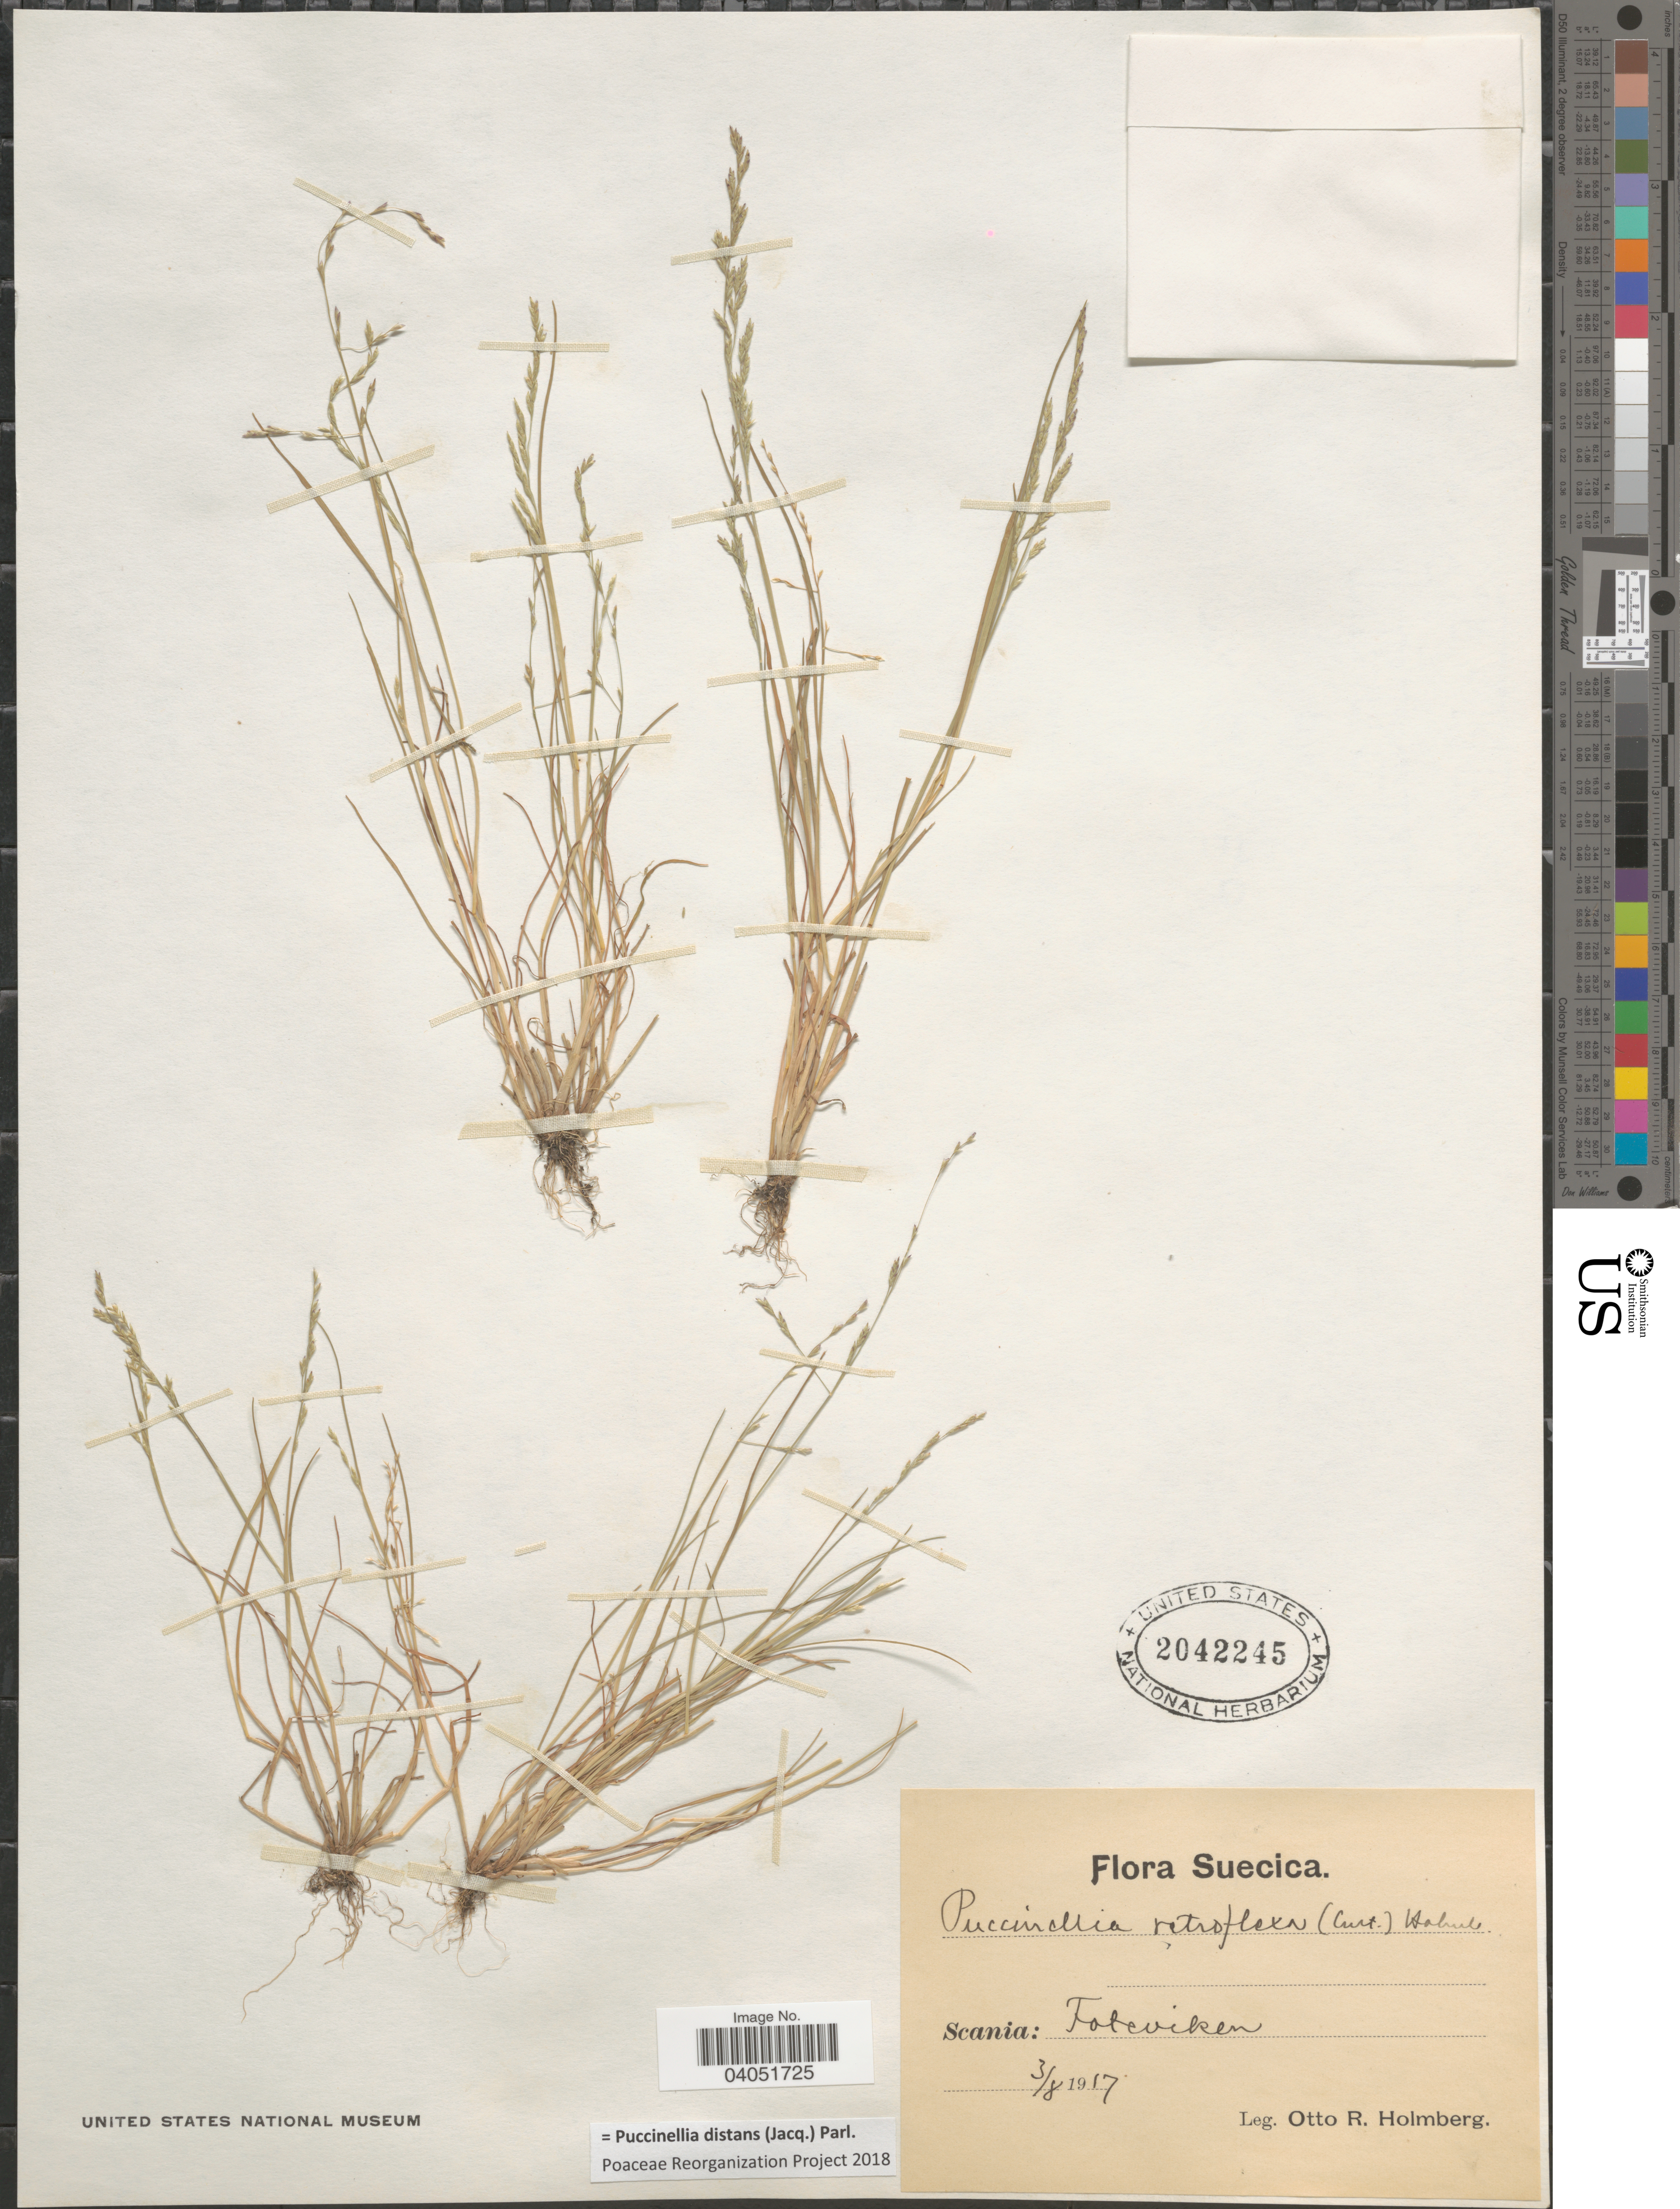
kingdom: Plantae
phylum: Tracheophyta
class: Liliopsida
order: Poales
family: Poaceae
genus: Puccinellia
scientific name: Puccinellia distans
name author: (Jacq.) Parl.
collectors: O. Holmberg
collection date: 1917-08-03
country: Sweden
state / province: Skåne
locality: Suecica. Scania: Foteviken.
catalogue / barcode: US 2042245